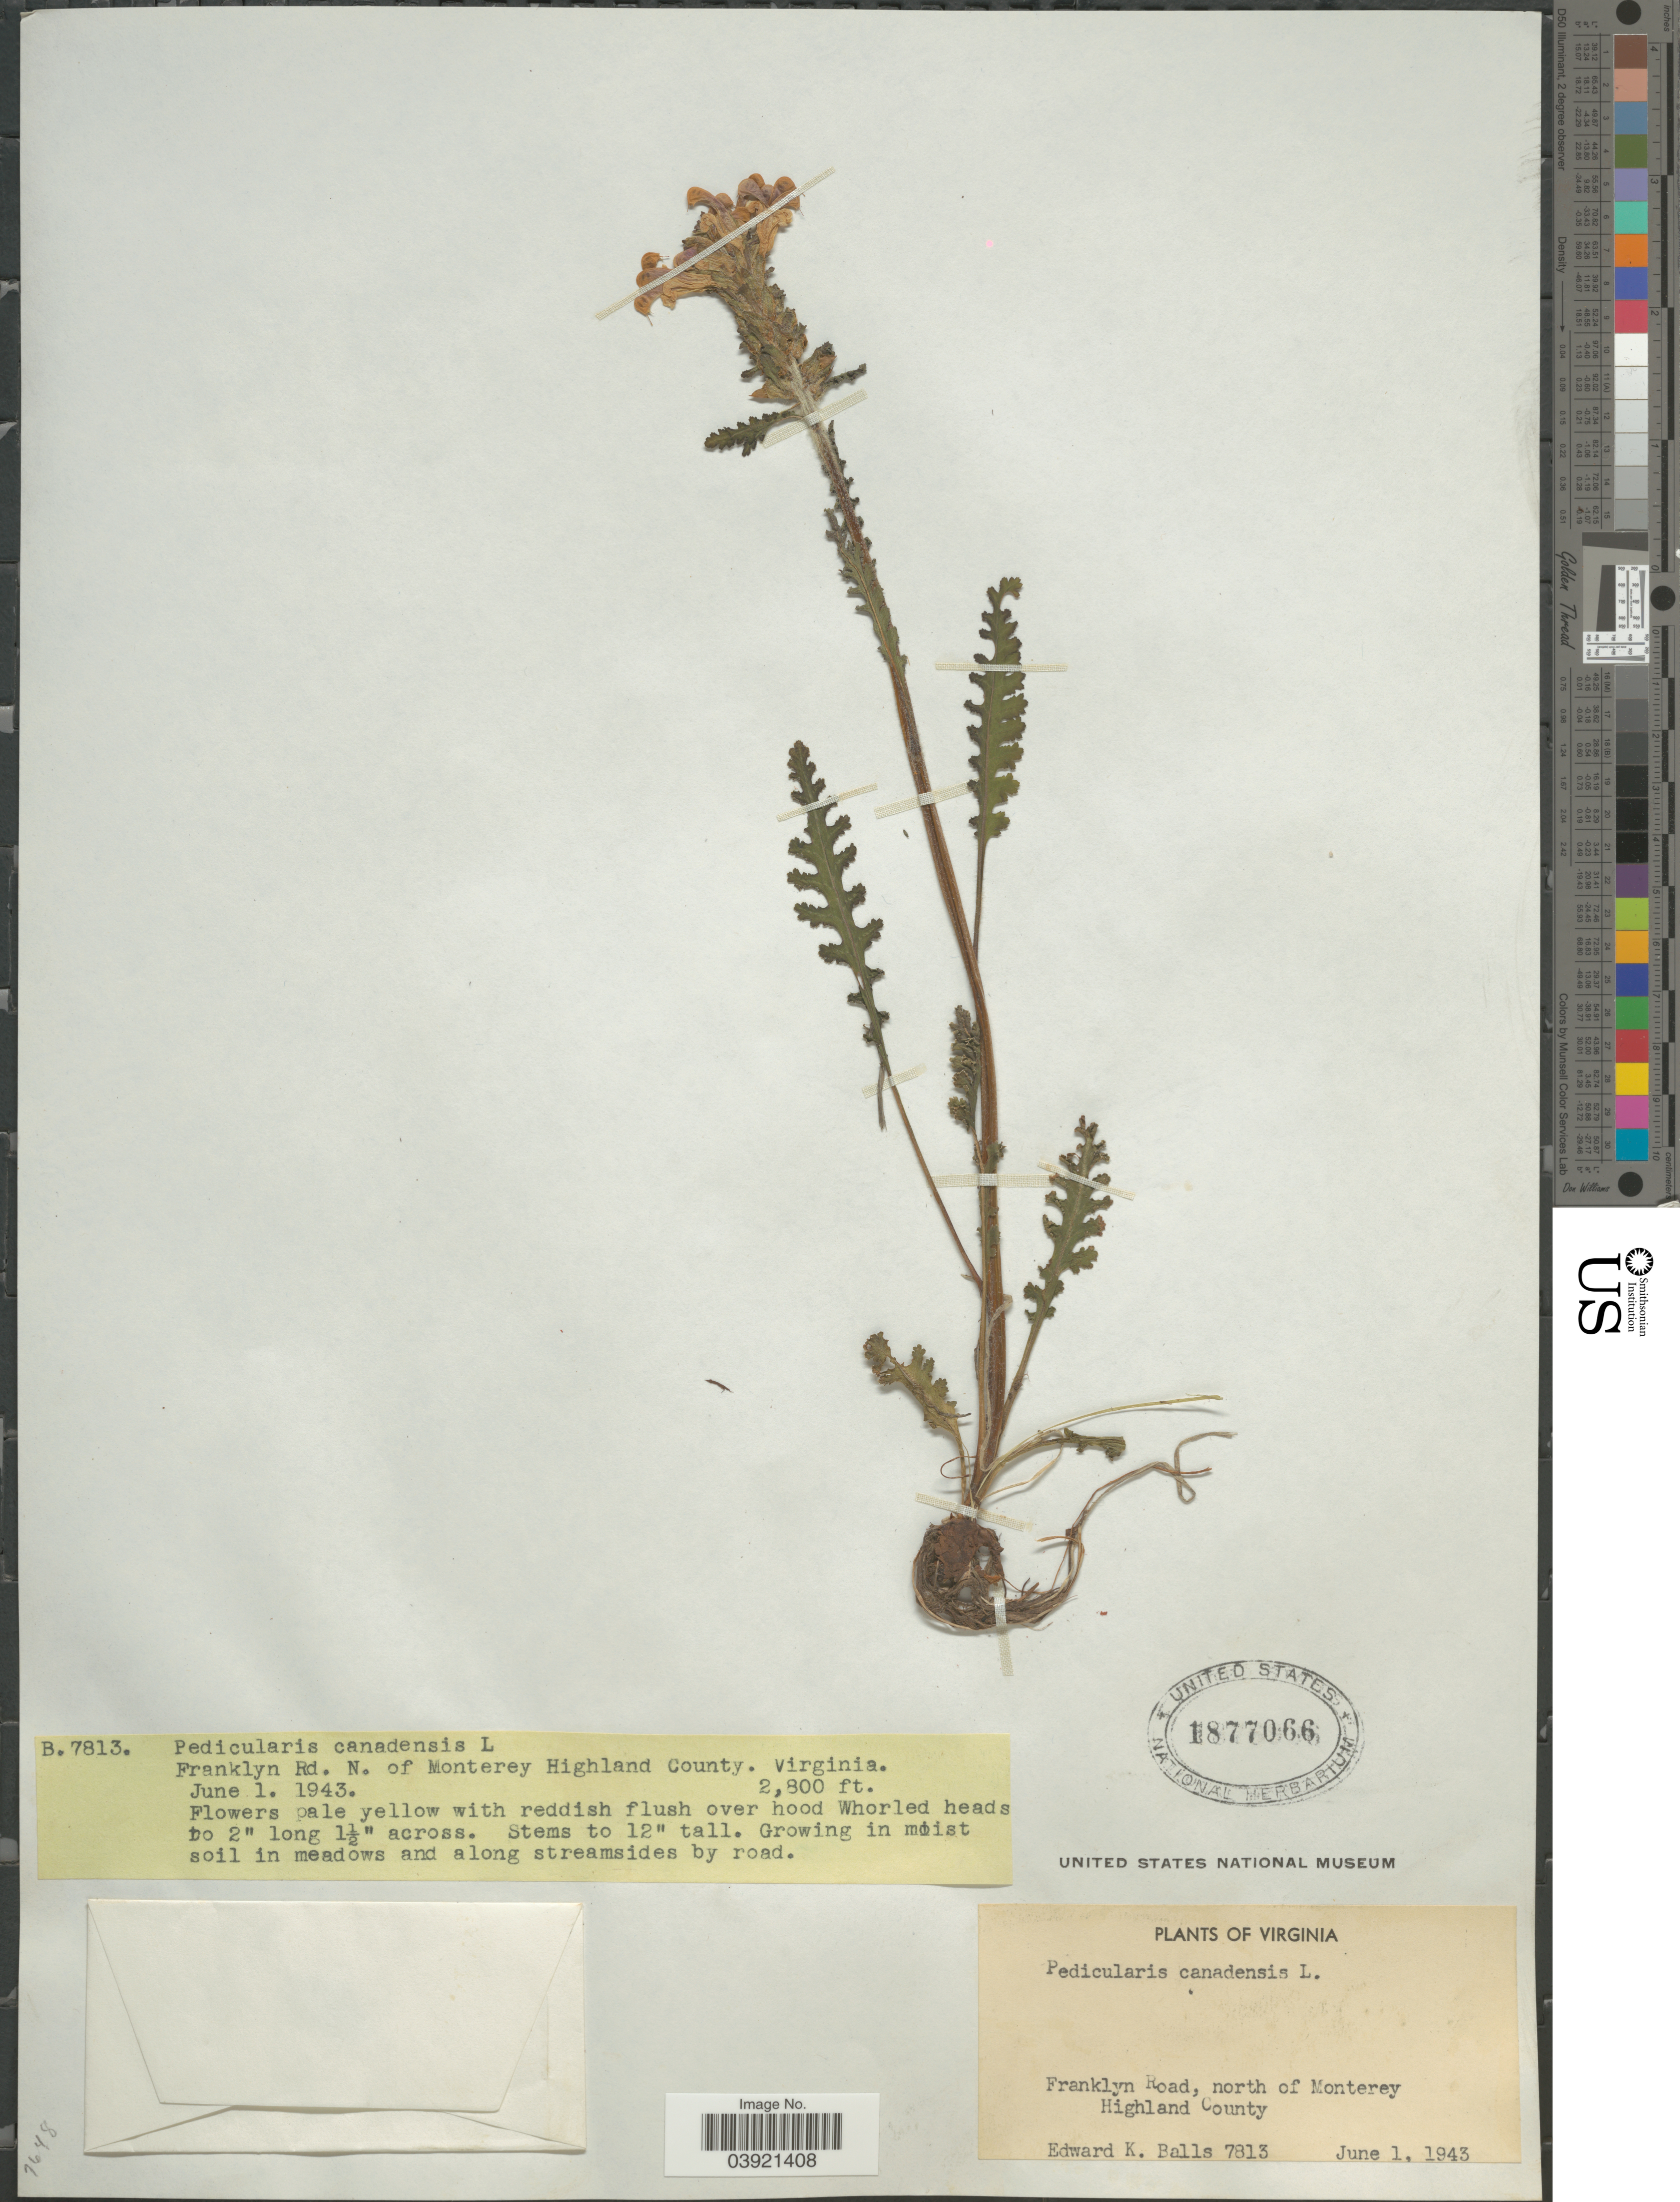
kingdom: Plantae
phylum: Tracheophyta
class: Magnoliopsida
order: Lamiales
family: Orobanchaceae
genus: Pedicularis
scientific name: Pedicularis canadensis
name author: L.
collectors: E. K. Balls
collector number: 7813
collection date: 1943-06-01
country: United States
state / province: Virginia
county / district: Highland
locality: Franklyn Road, north of Monterey Highland County.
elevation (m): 853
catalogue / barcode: US 1877066